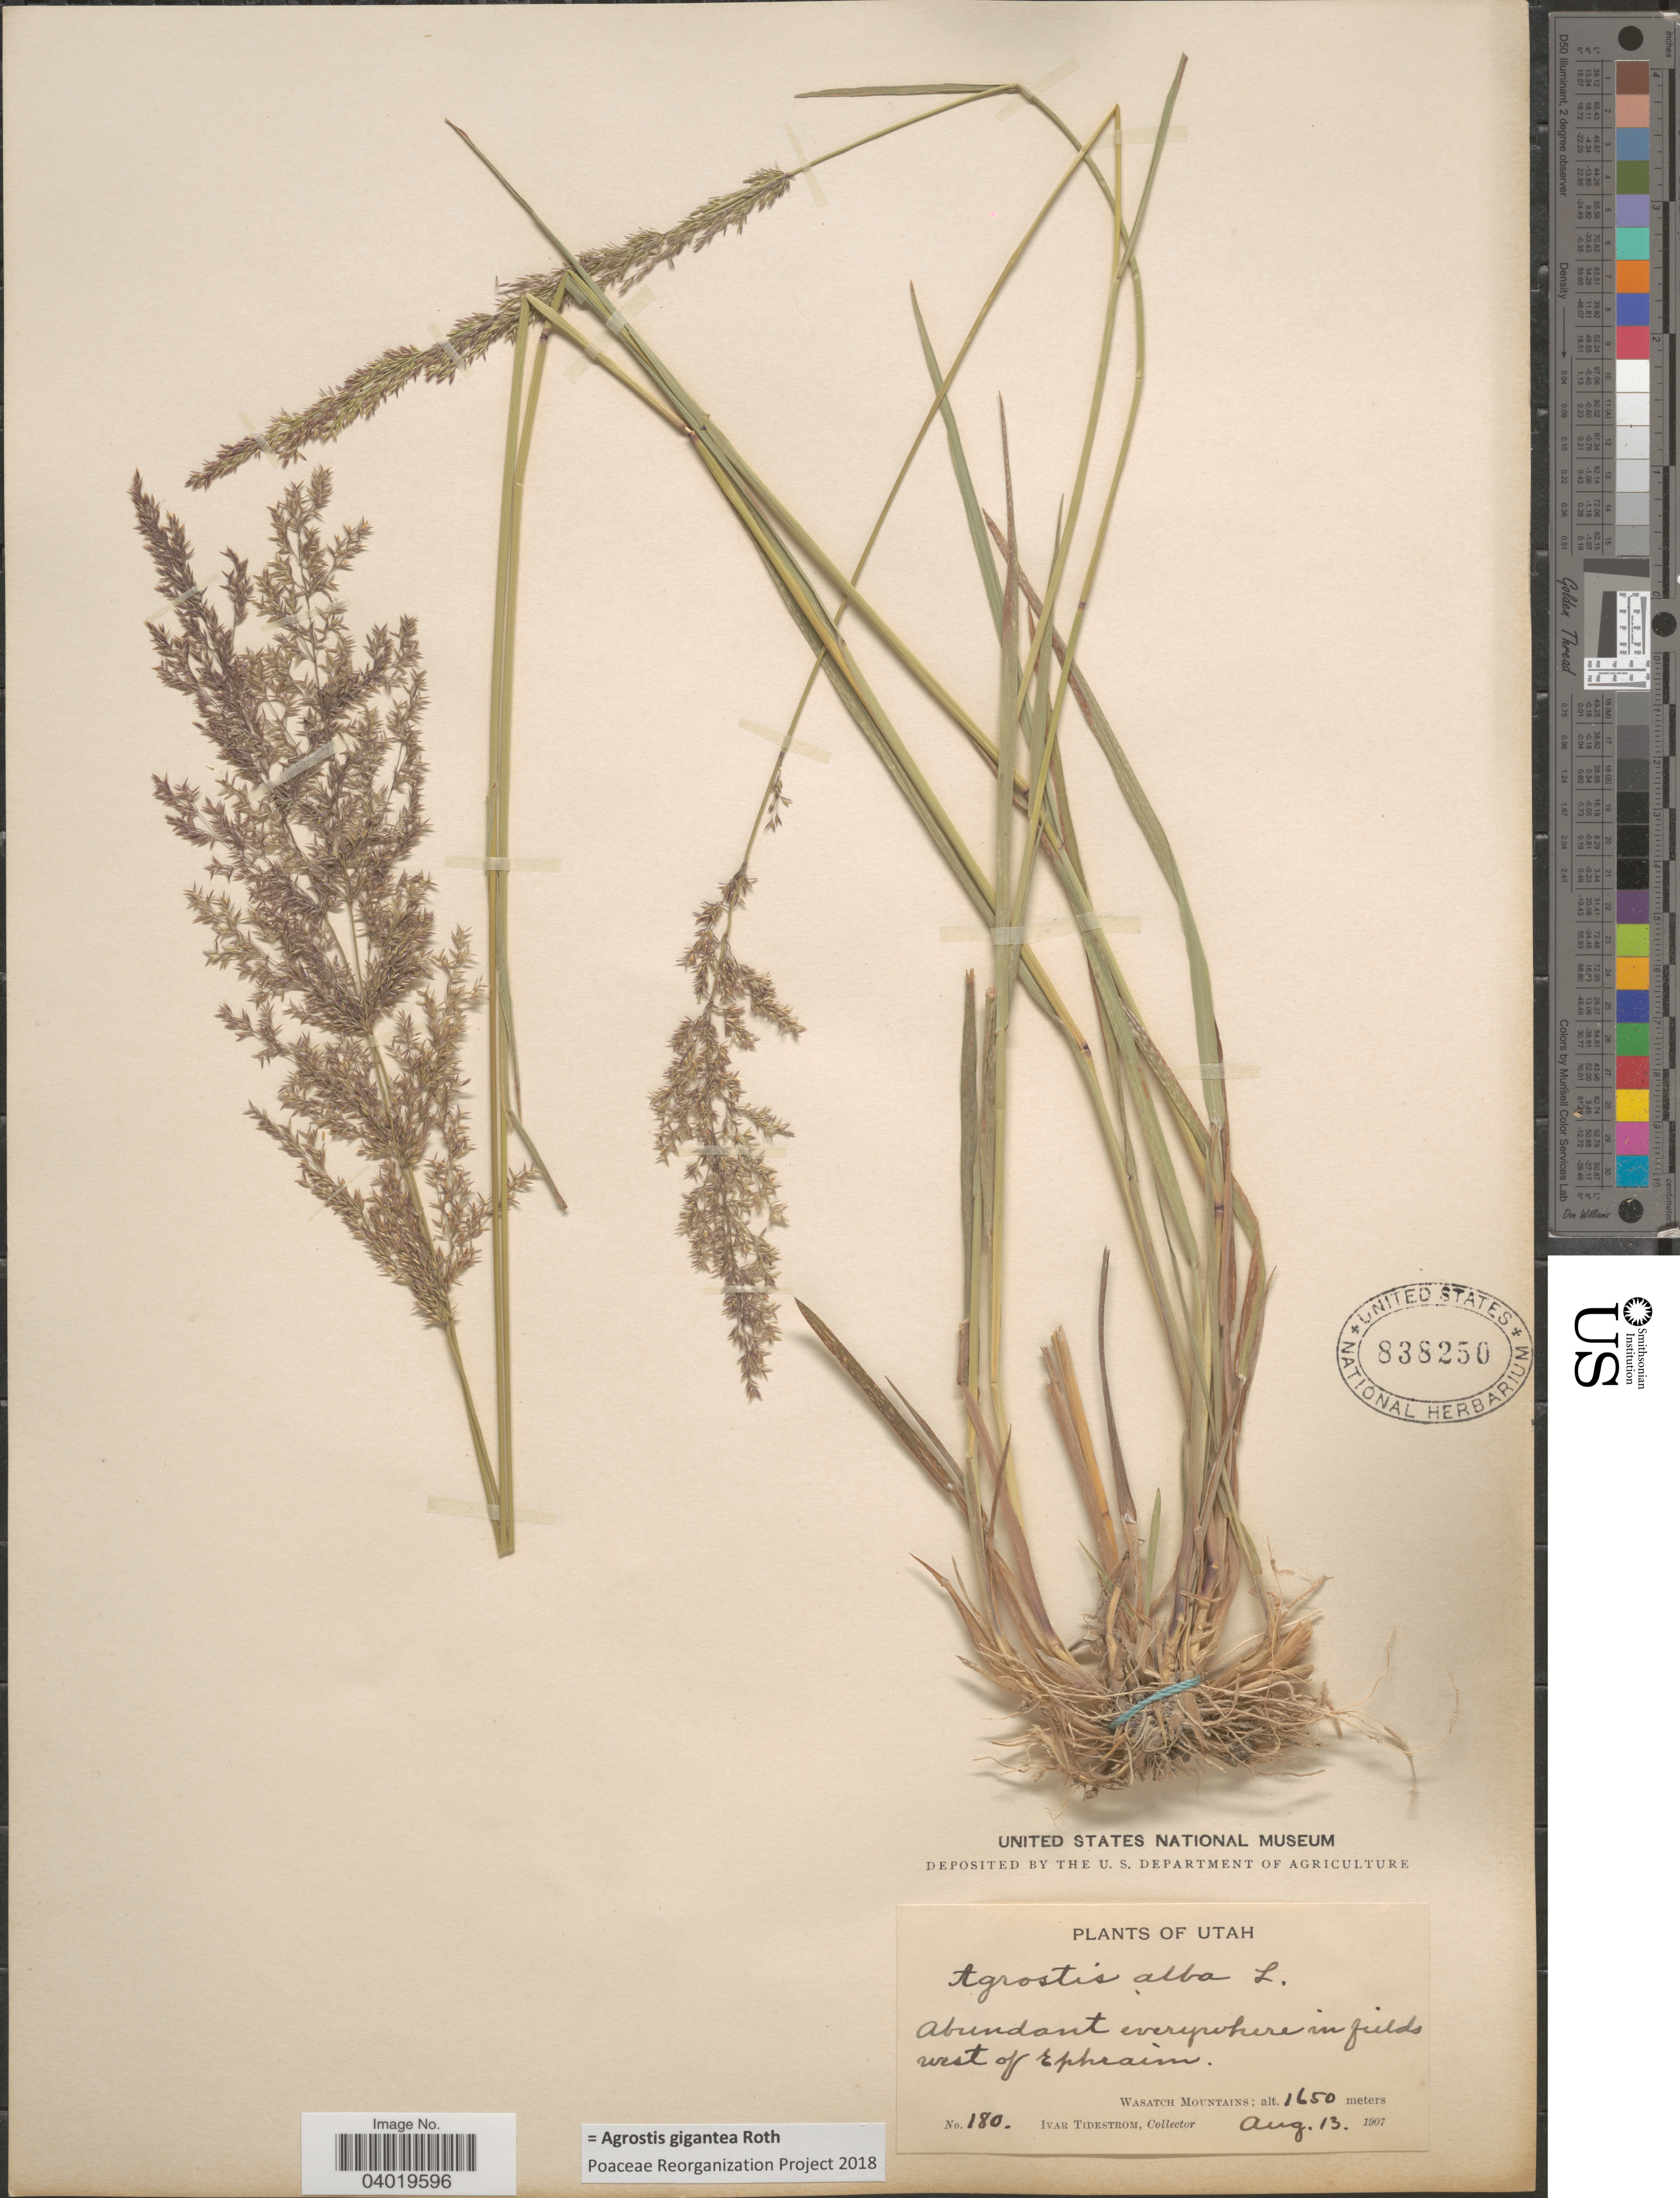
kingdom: Plantae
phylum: Tracheophyta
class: Liliopsida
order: Poales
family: Poaceae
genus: Agrostis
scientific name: Agrostis gigantea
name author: Roth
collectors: I. F. Tidestrom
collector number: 180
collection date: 1907-08-13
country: United States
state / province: Utah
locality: In fields west of Ephraim. Wasatch Mountains.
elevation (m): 1650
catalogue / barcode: US 838250